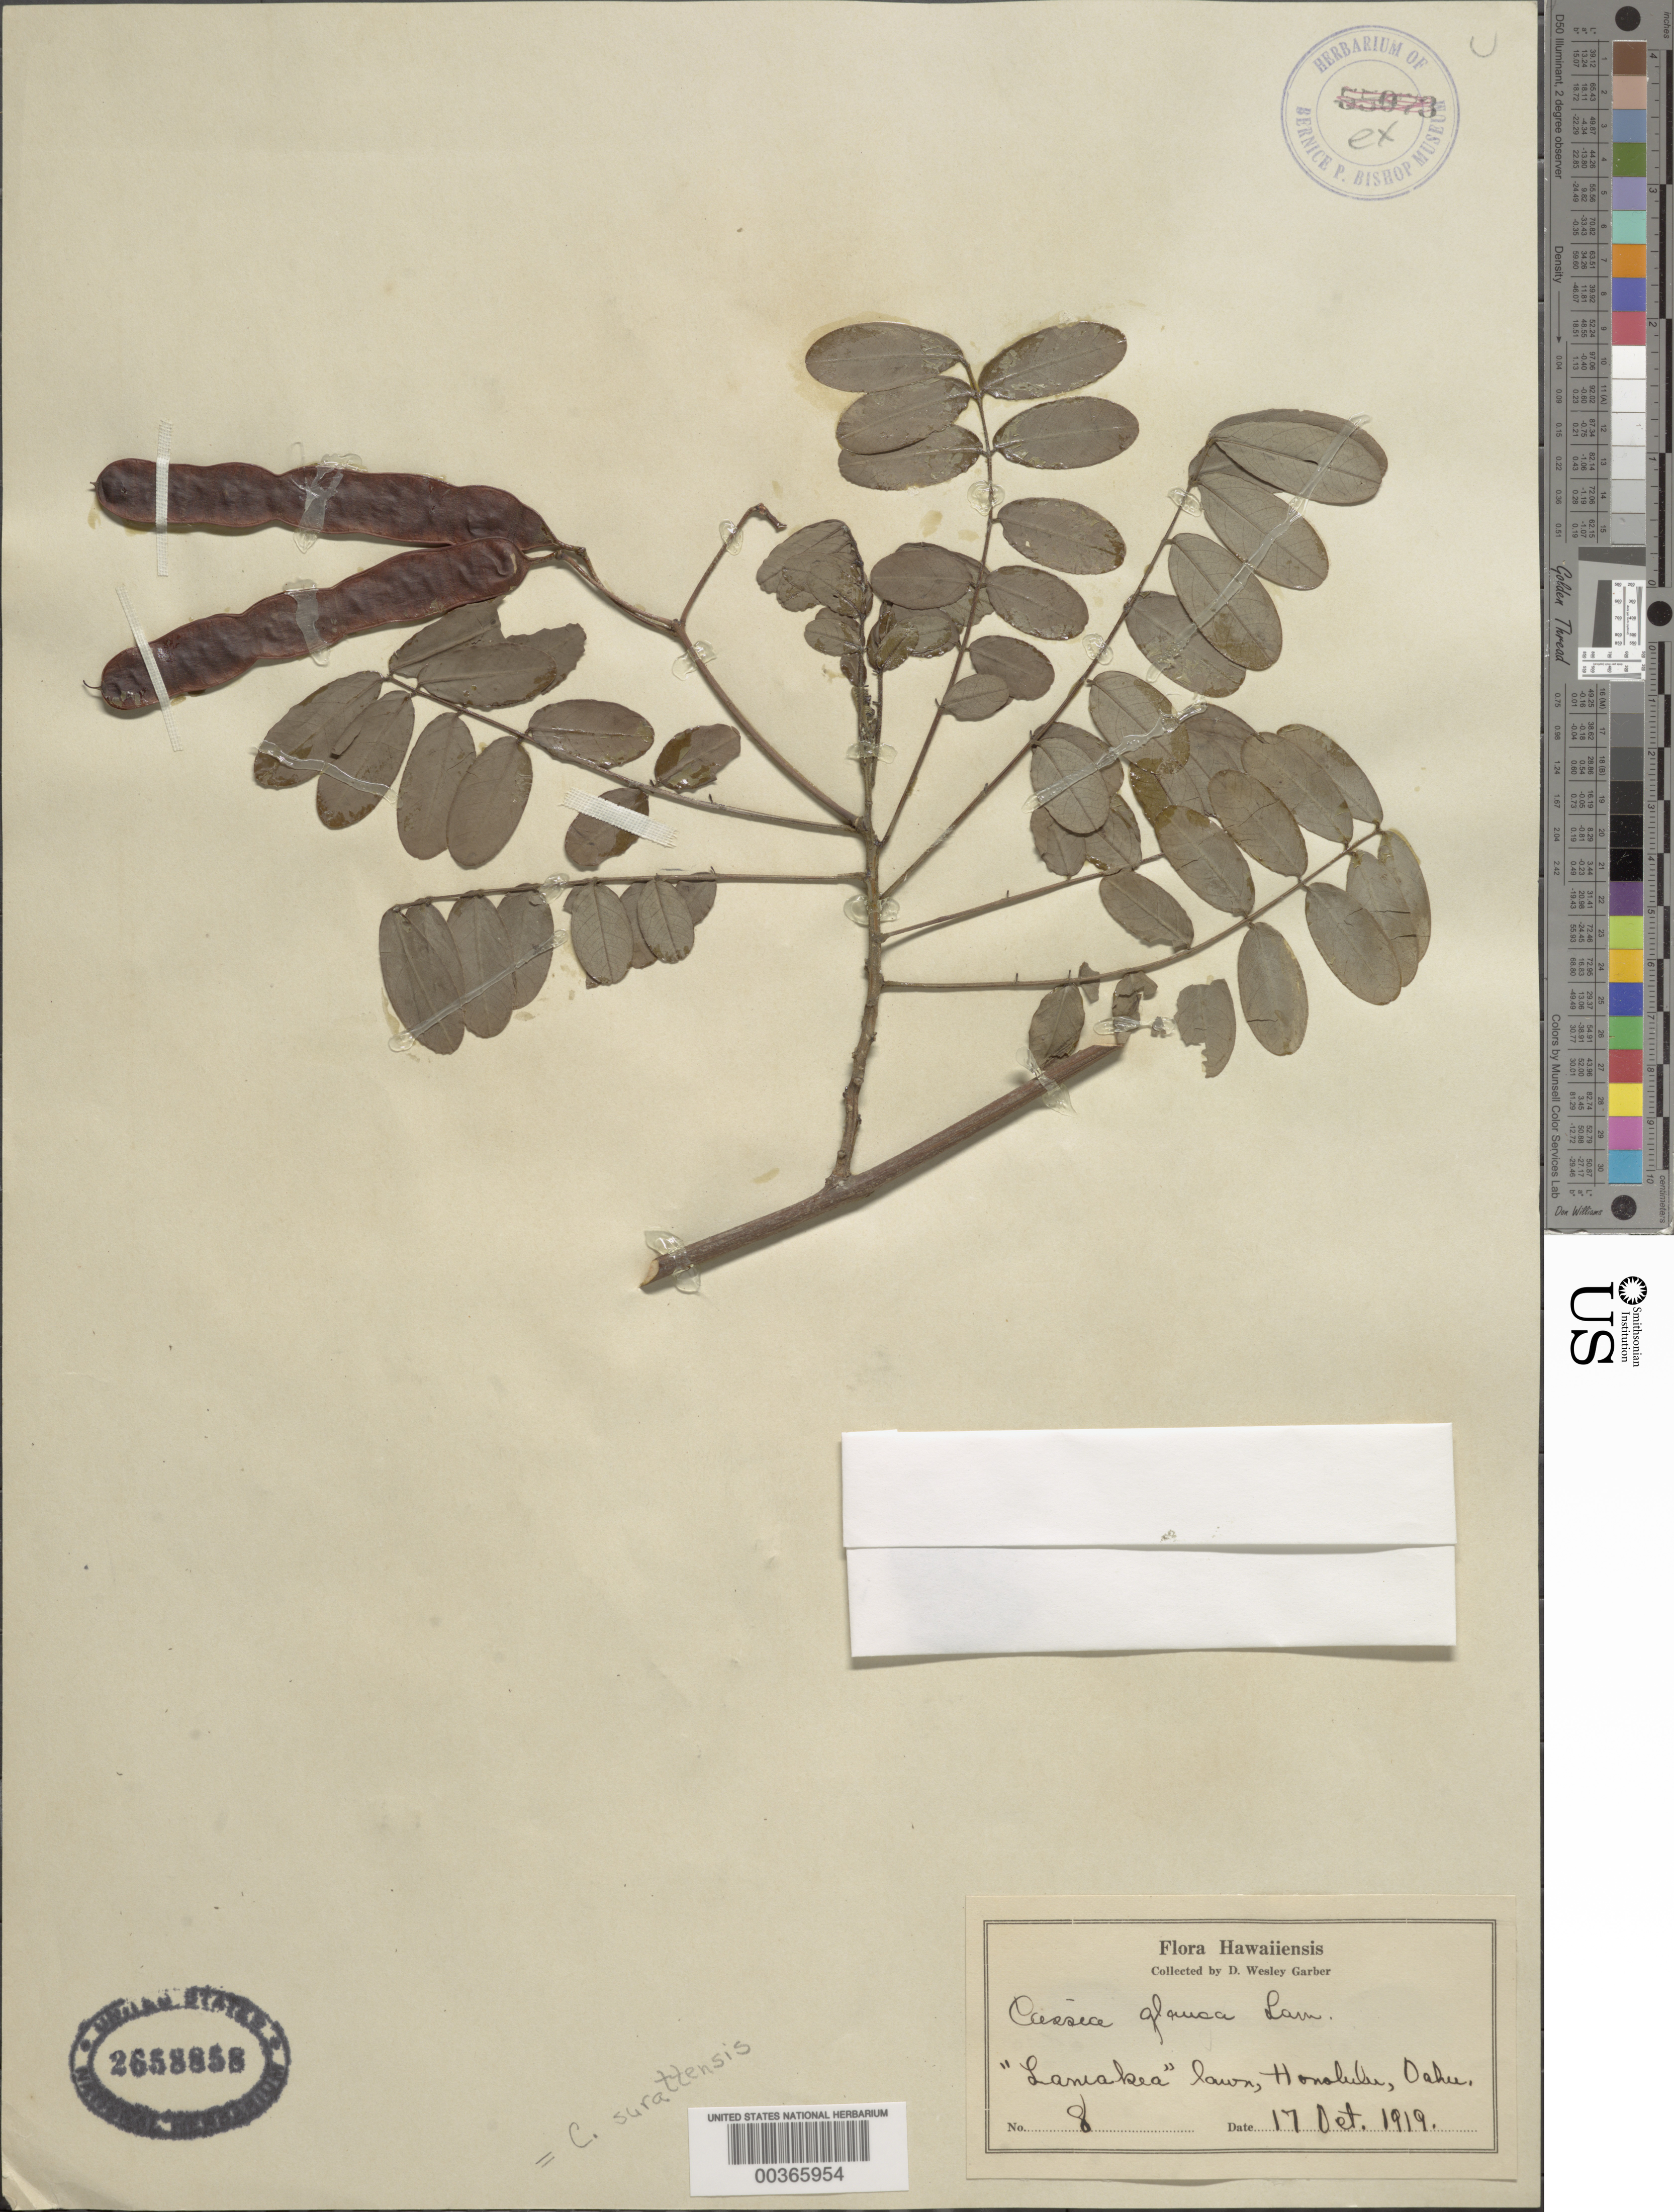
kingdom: Plantae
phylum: Tracheophyta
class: Magnoliopsida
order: Fabales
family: Fabaceae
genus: Senna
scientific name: Senna surattensis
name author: (Burm. f.) H.S. Irwin & Barneby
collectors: D. W. Garber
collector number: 8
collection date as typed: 17 Oct 1919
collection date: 1919-10-17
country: United States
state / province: Hawaii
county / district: Honolulu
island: Oahu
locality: Honolulu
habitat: Lawn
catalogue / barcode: US 2658858